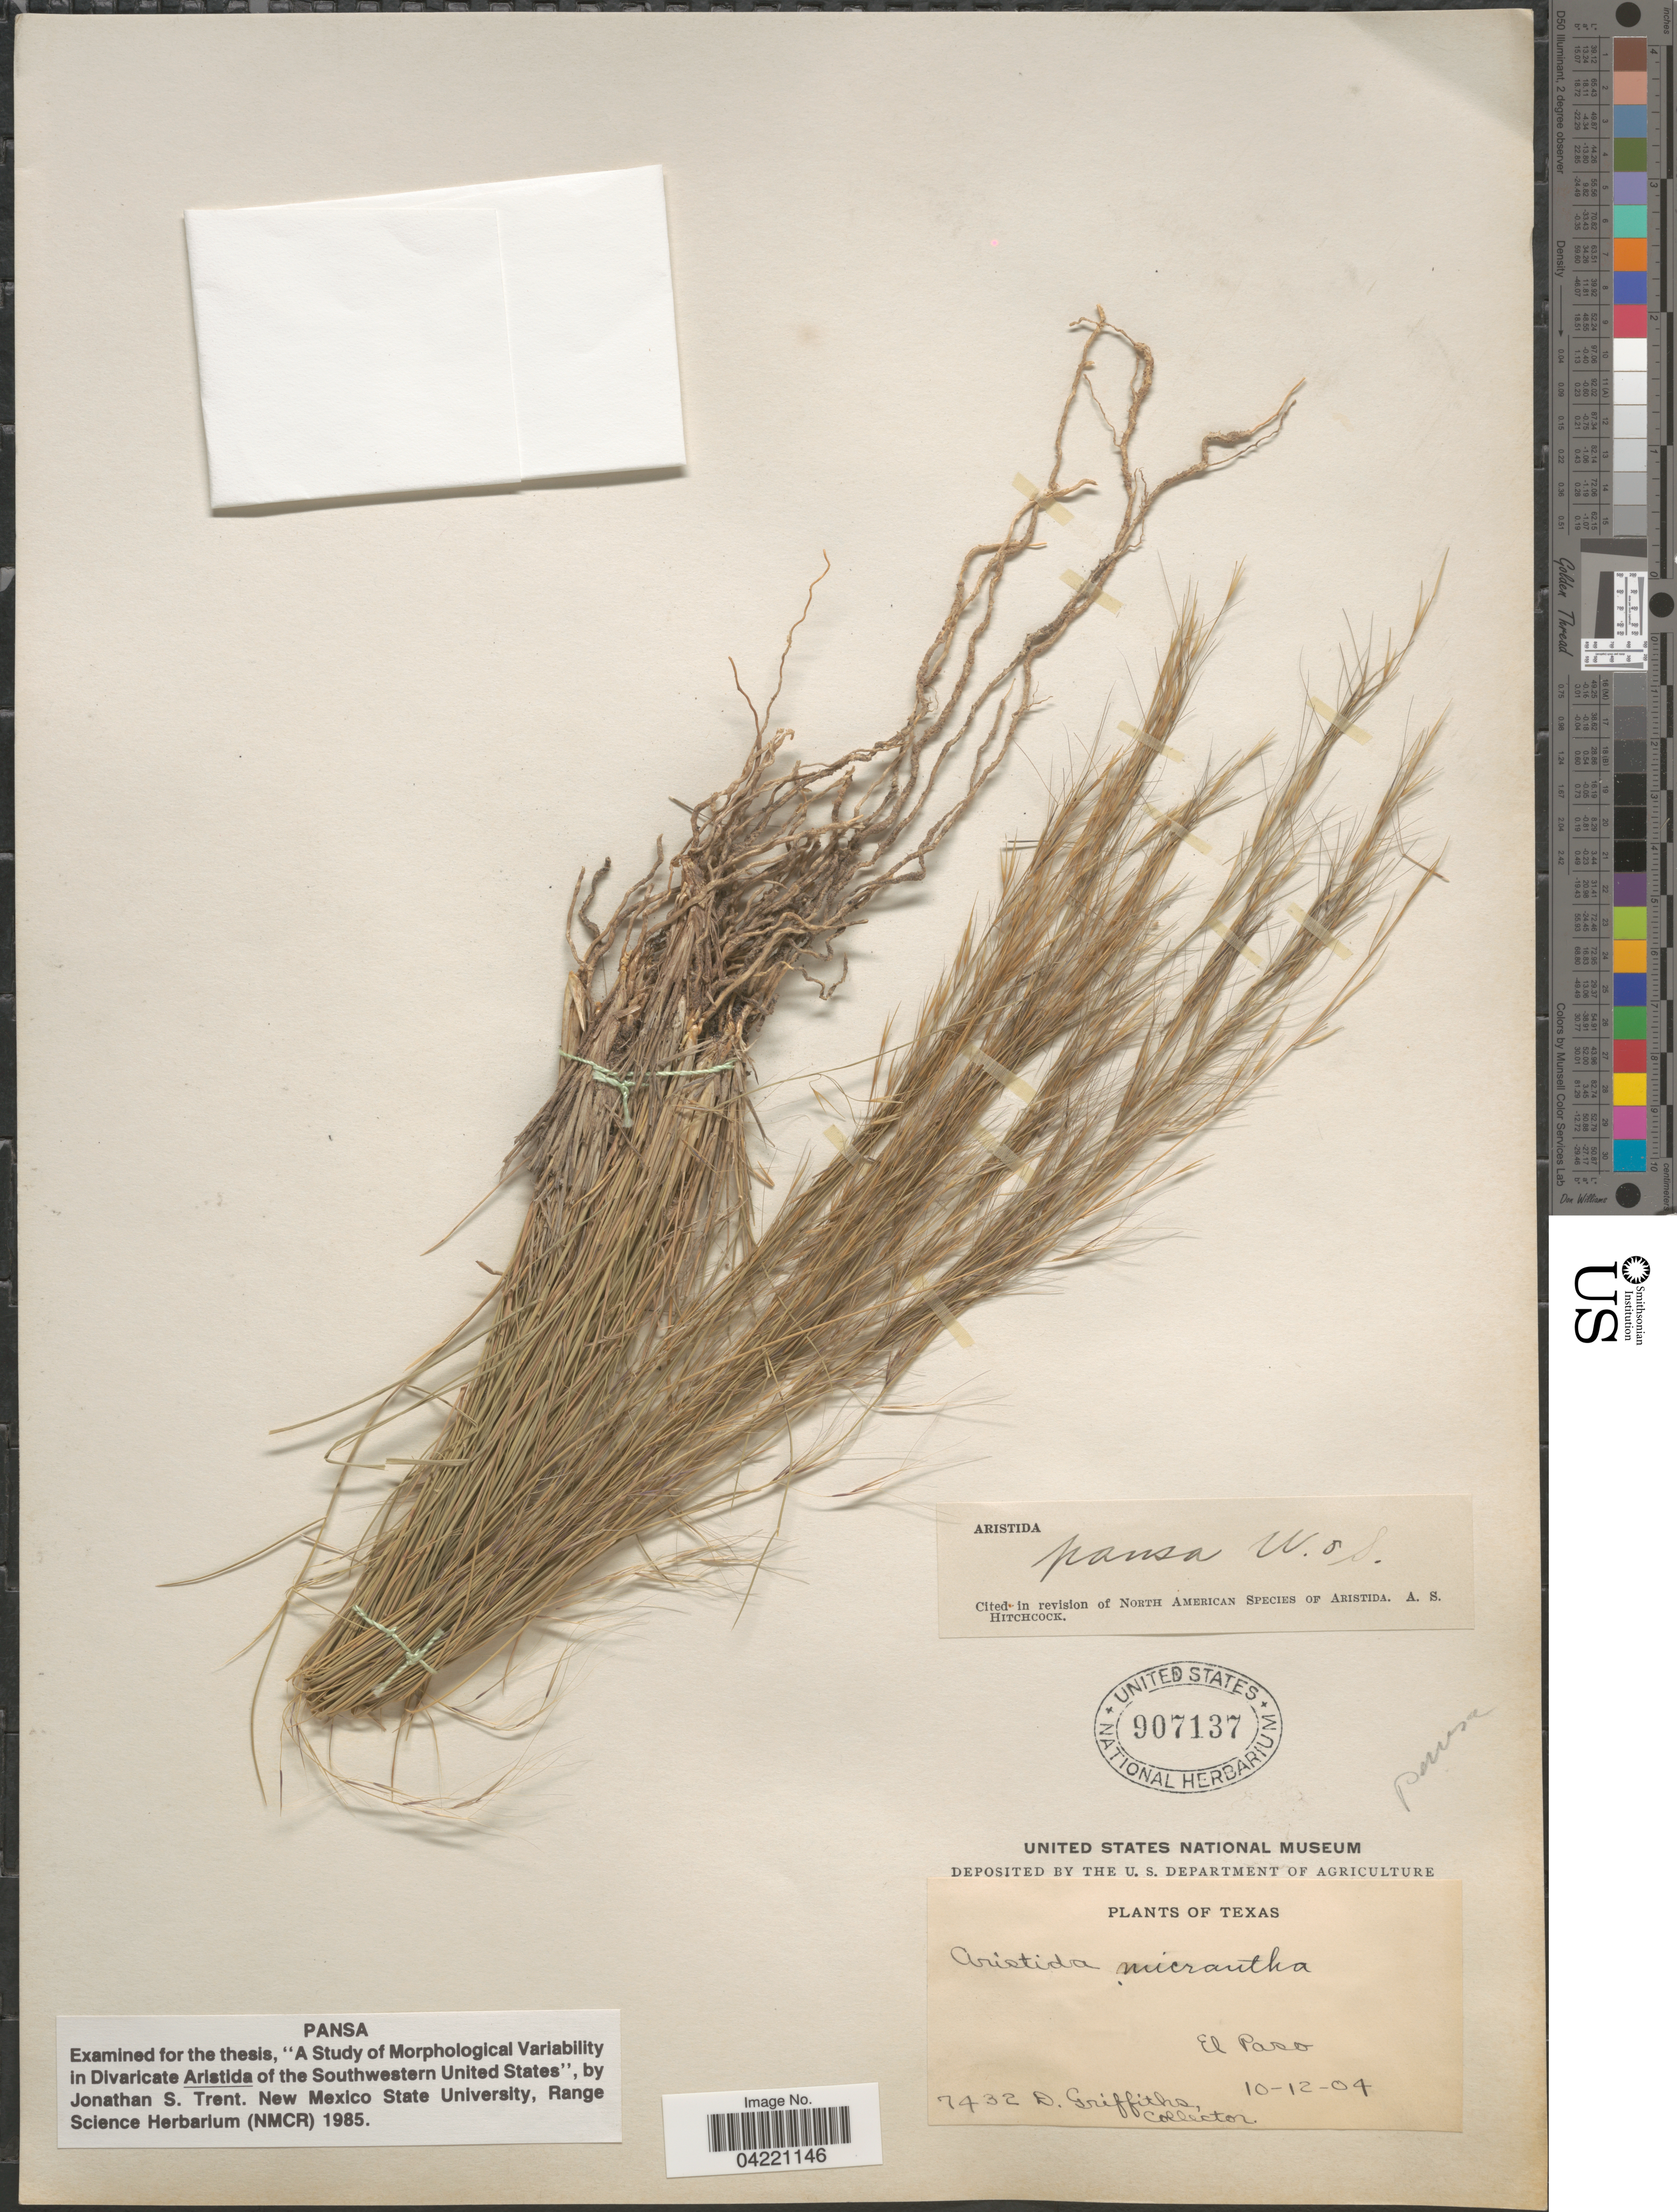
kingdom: Plantae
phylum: Tracheophyta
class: Liliopsida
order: Poales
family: Poaceae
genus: Aristida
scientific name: Aristida pansa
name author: Wooton & Standl.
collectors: D. Griffiths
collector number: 7432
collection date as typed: Transcribed d/m/y: 12/10/4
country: United States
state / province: Texas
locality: El Paso.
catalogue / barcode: US 907137